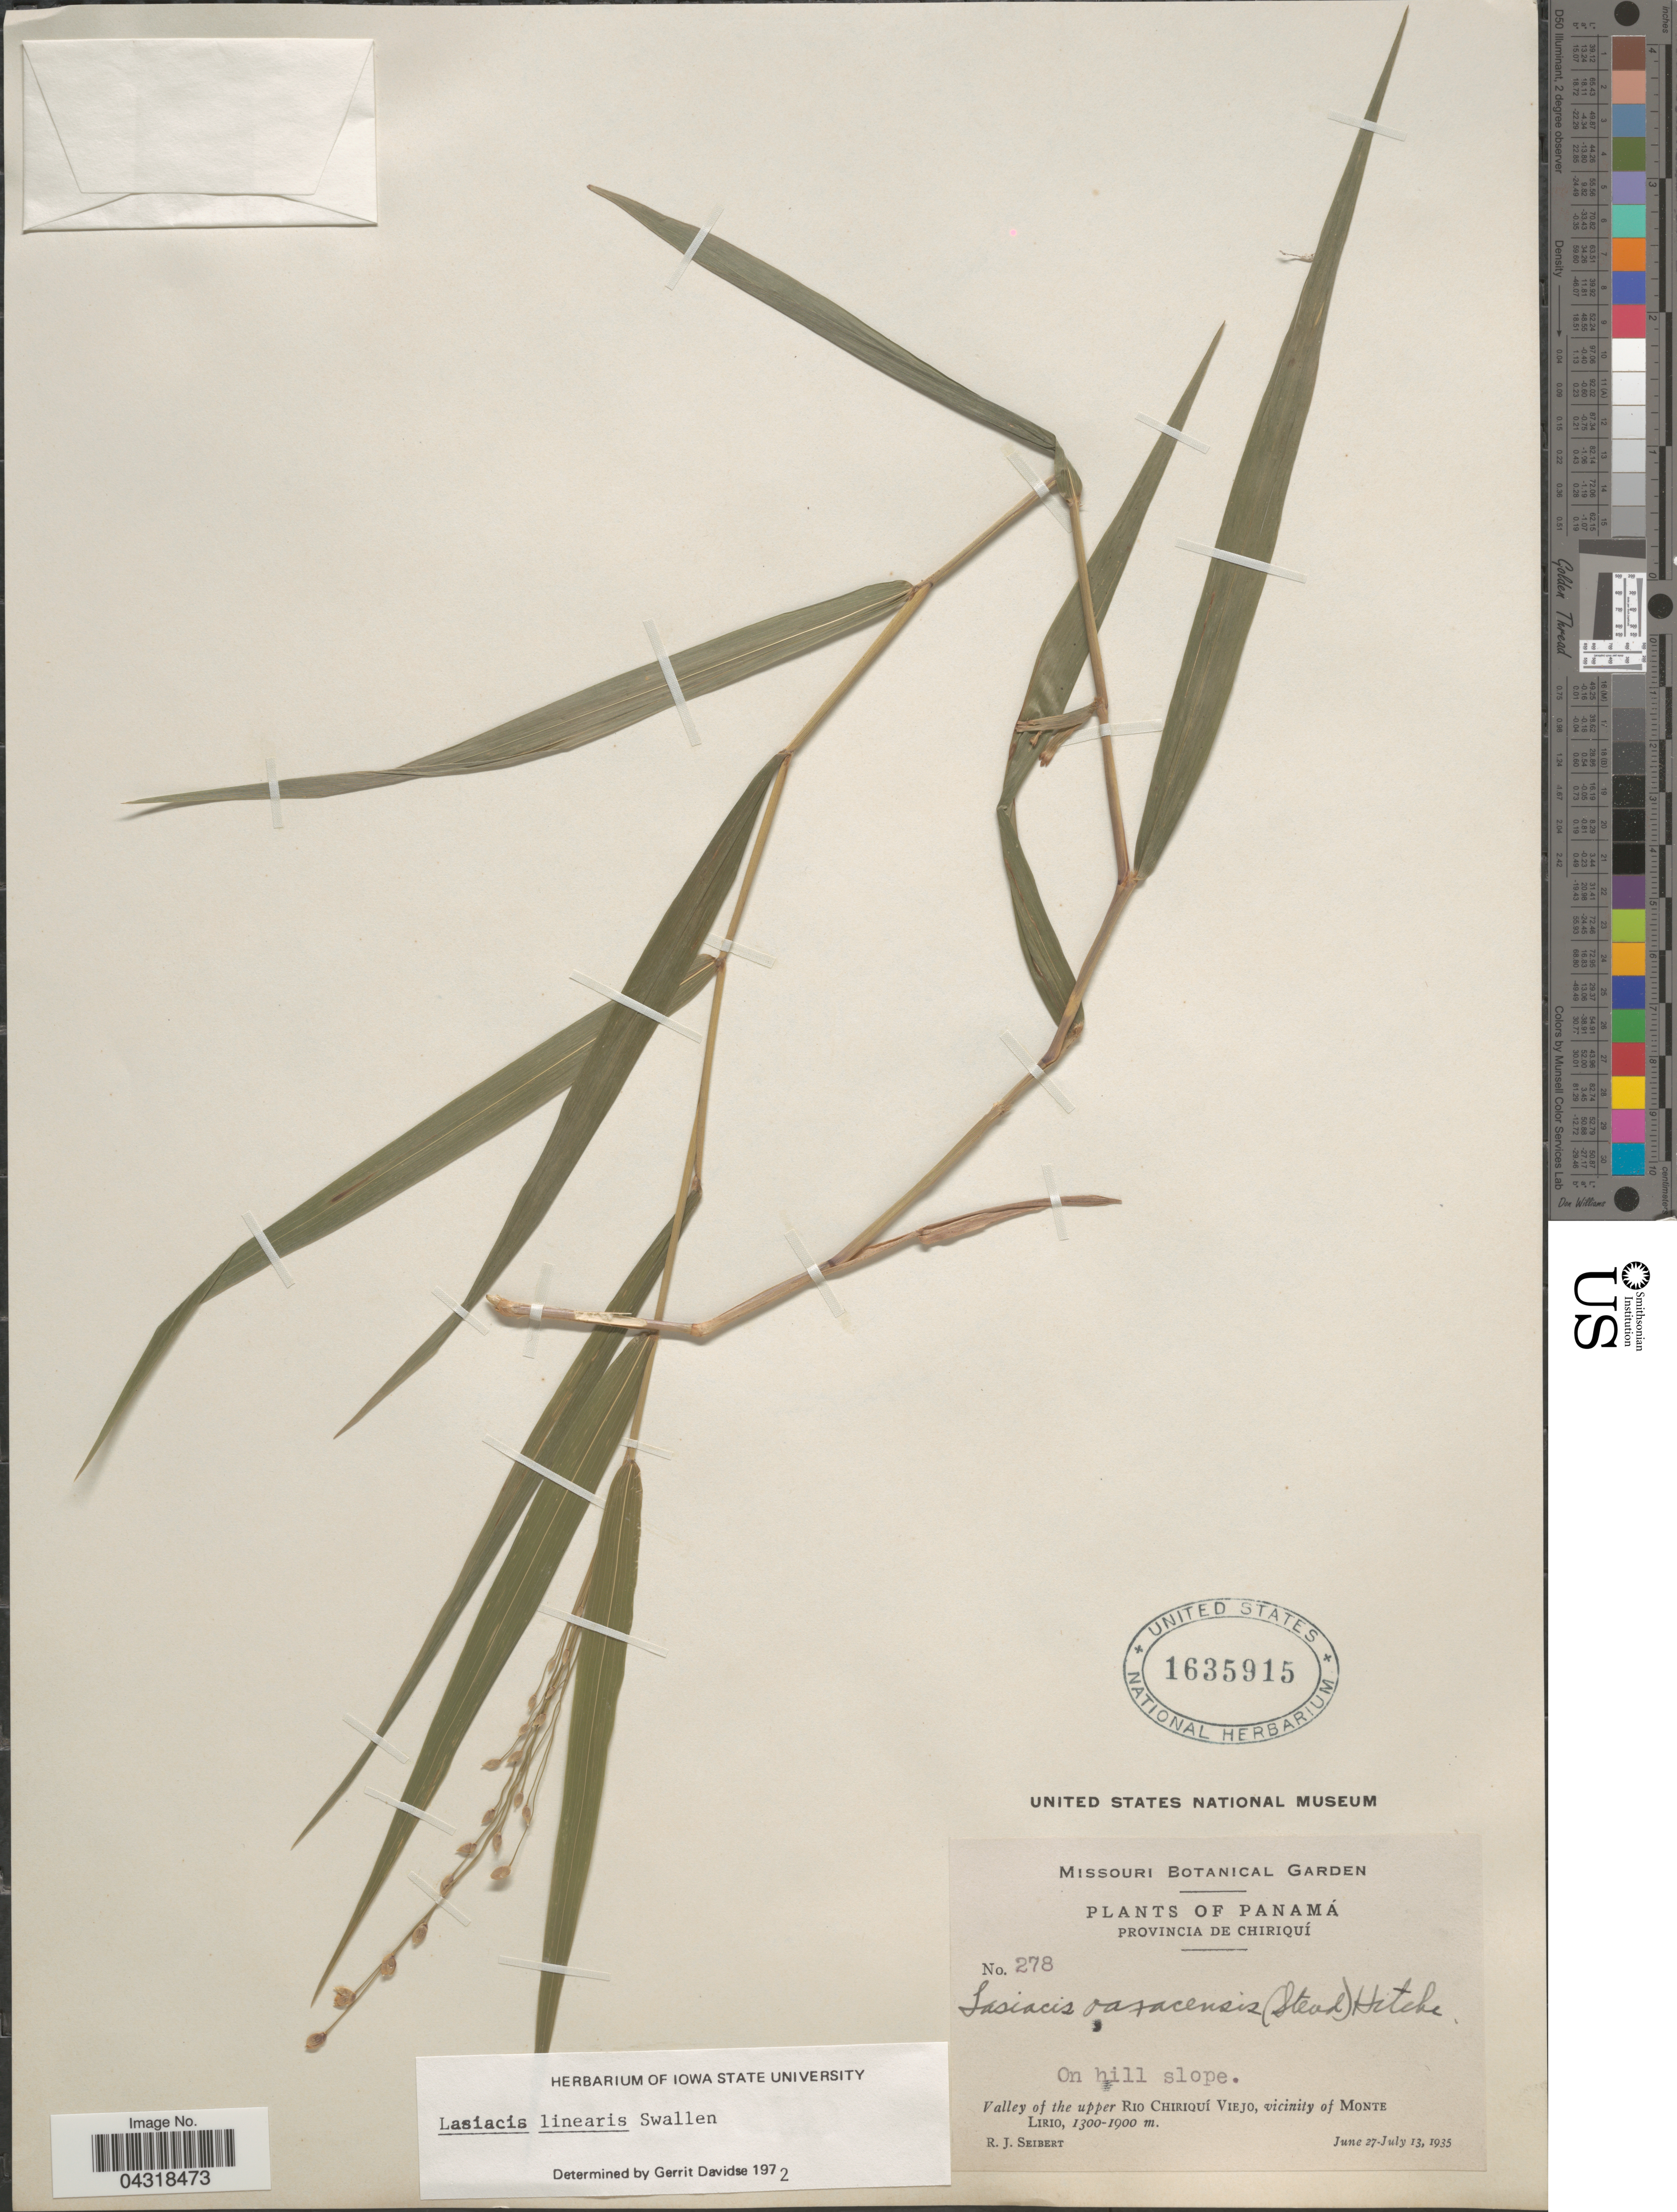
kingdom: Plantae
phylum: Tracheophyta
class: Liliopsida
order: Poales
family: Poaceae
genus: Lasiacis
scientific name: Lasiacis linearis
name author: Swallen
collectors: R. J. Seibert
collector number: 278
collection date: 1935-06-27/1935-07-13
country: Panama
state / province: Chiriqui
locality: Valley of the upper Rio Chiriquí Viejo, vicinity of Monte Lirio.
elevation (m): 1300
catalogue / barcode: US 1635915